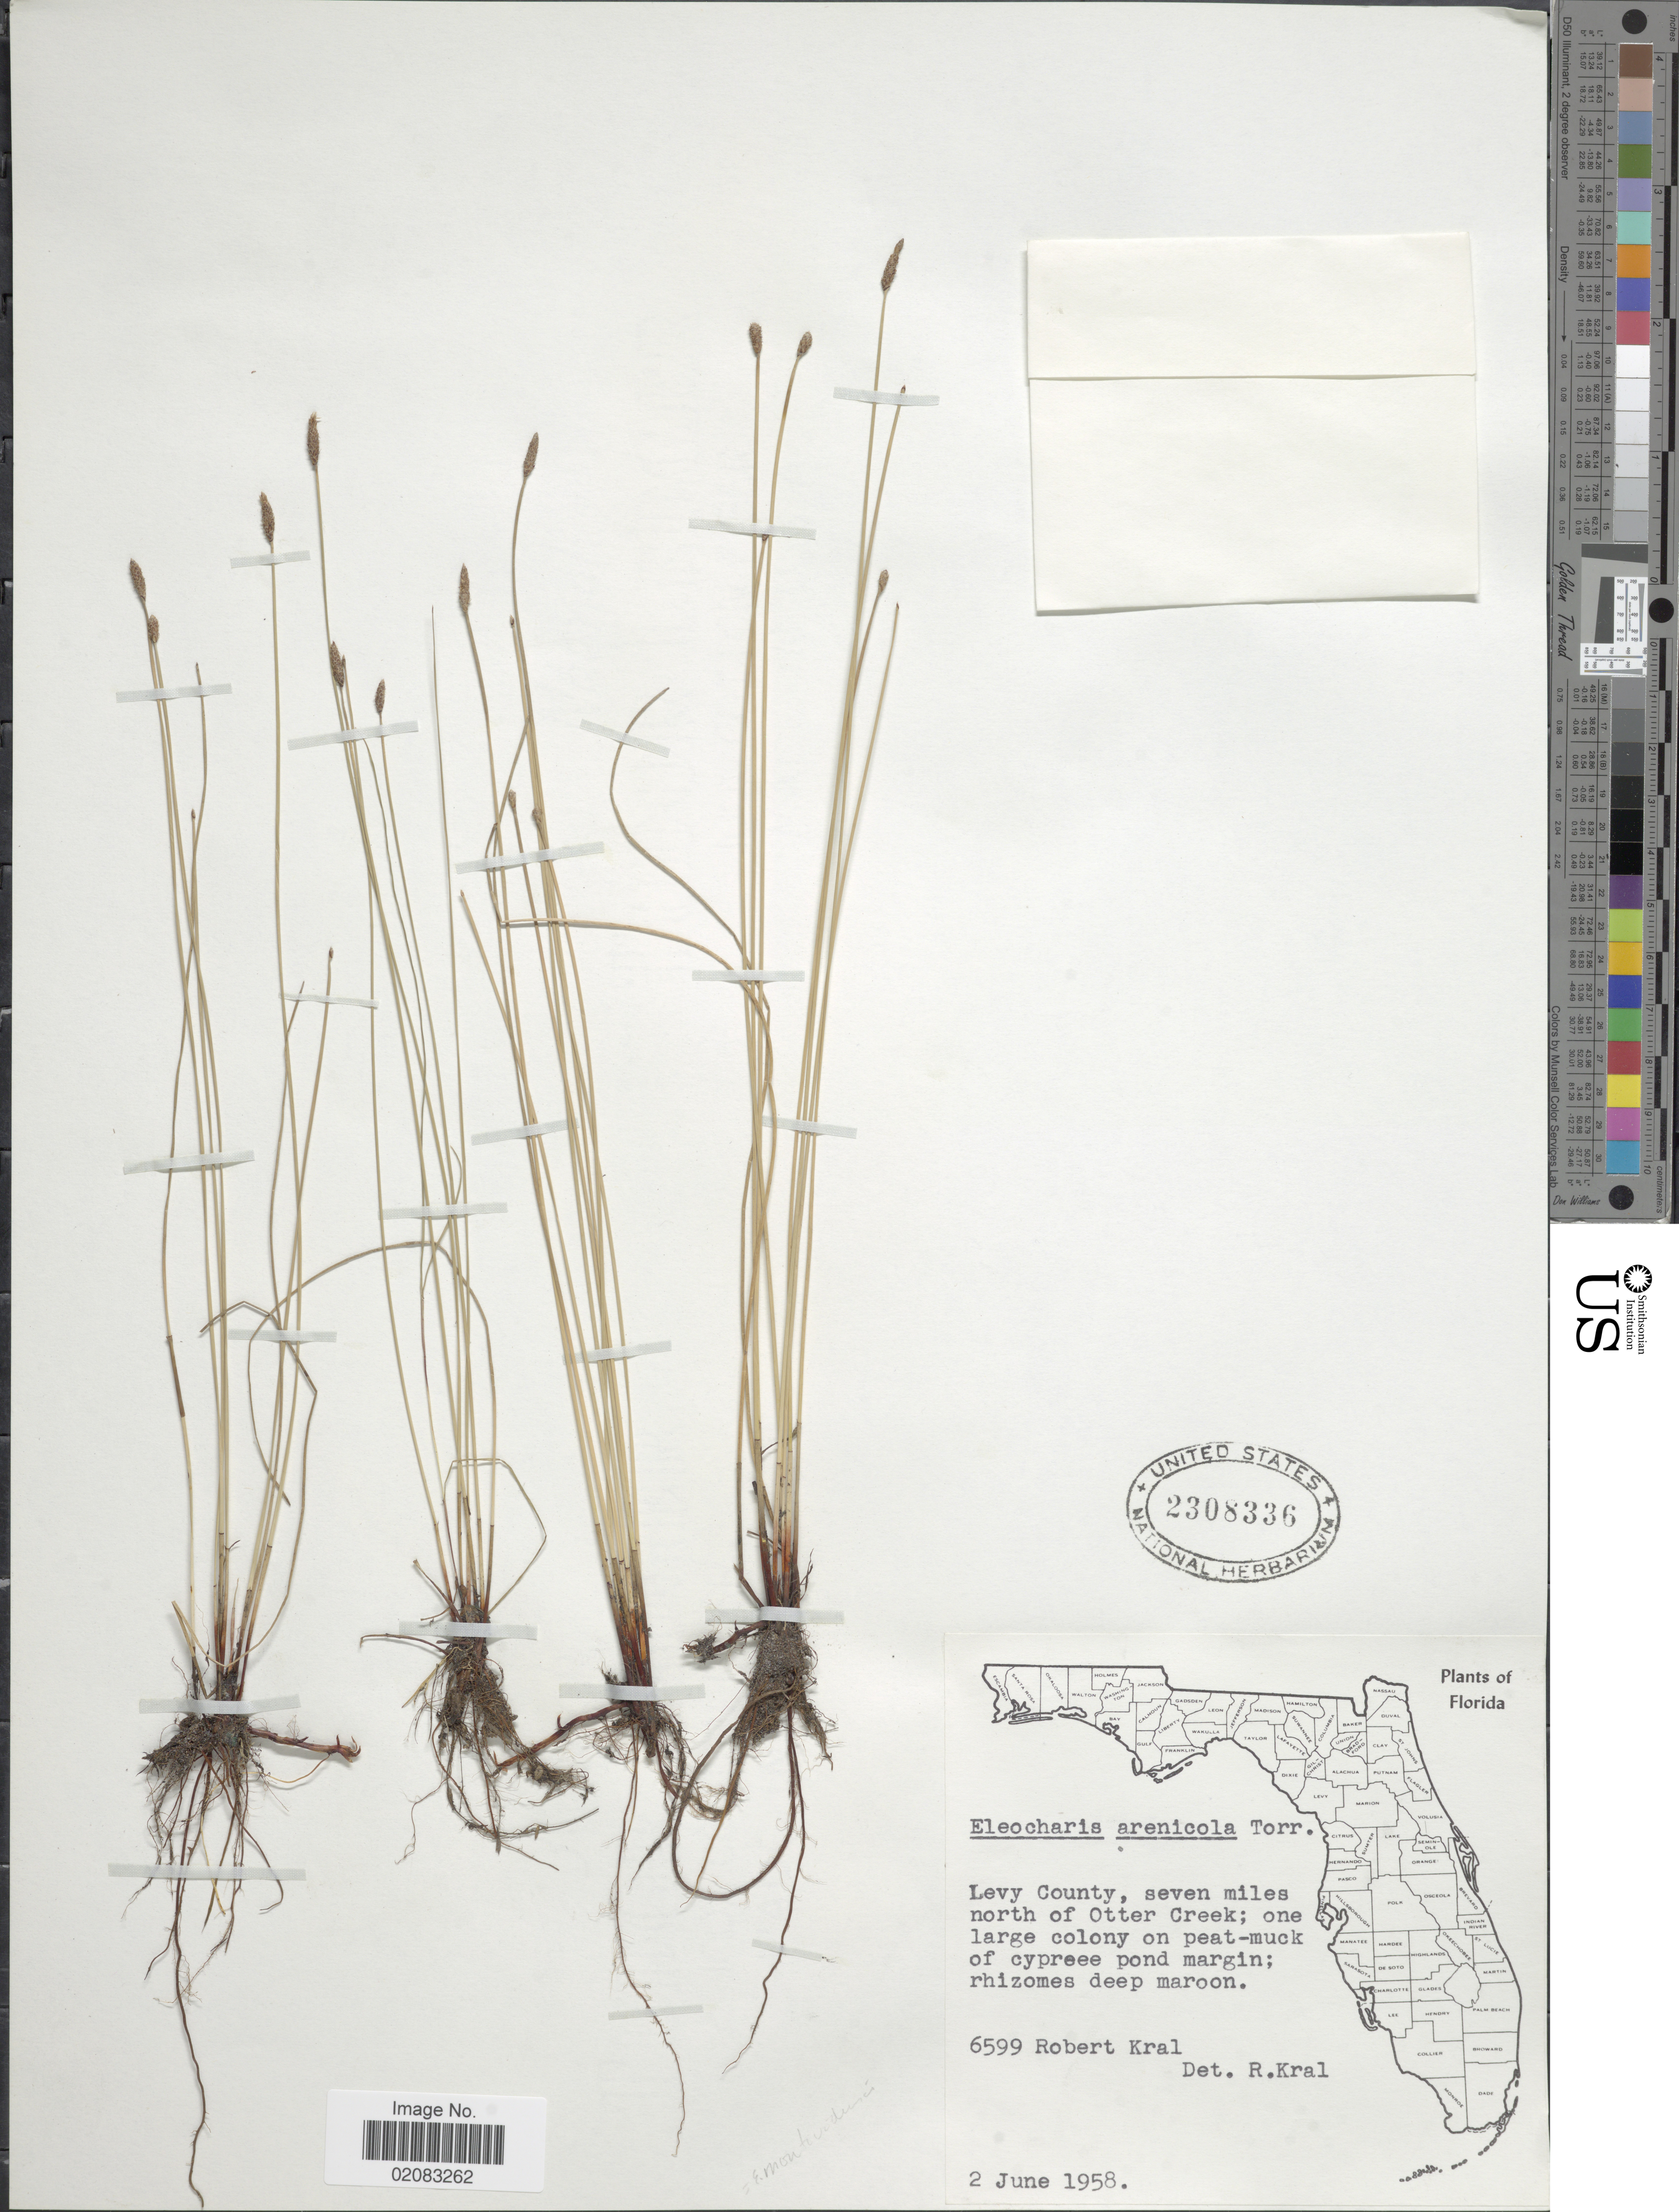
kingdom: Plantae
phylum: Tracheophyta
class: Liliopsida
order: Poales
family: Cyperaceae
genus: Eleocharis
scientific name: Eleocharis montevidensis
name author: Kunth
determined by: Strong, Mark T., (BOT), Smithsonian Institution - National Museum of Natural History (UNITED STATES)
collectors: R. Kral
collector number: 6599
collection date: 1958-06-02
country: United States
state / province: Florida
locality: Levy County, seven miles north of Otter Creek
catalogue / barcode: US 2308336